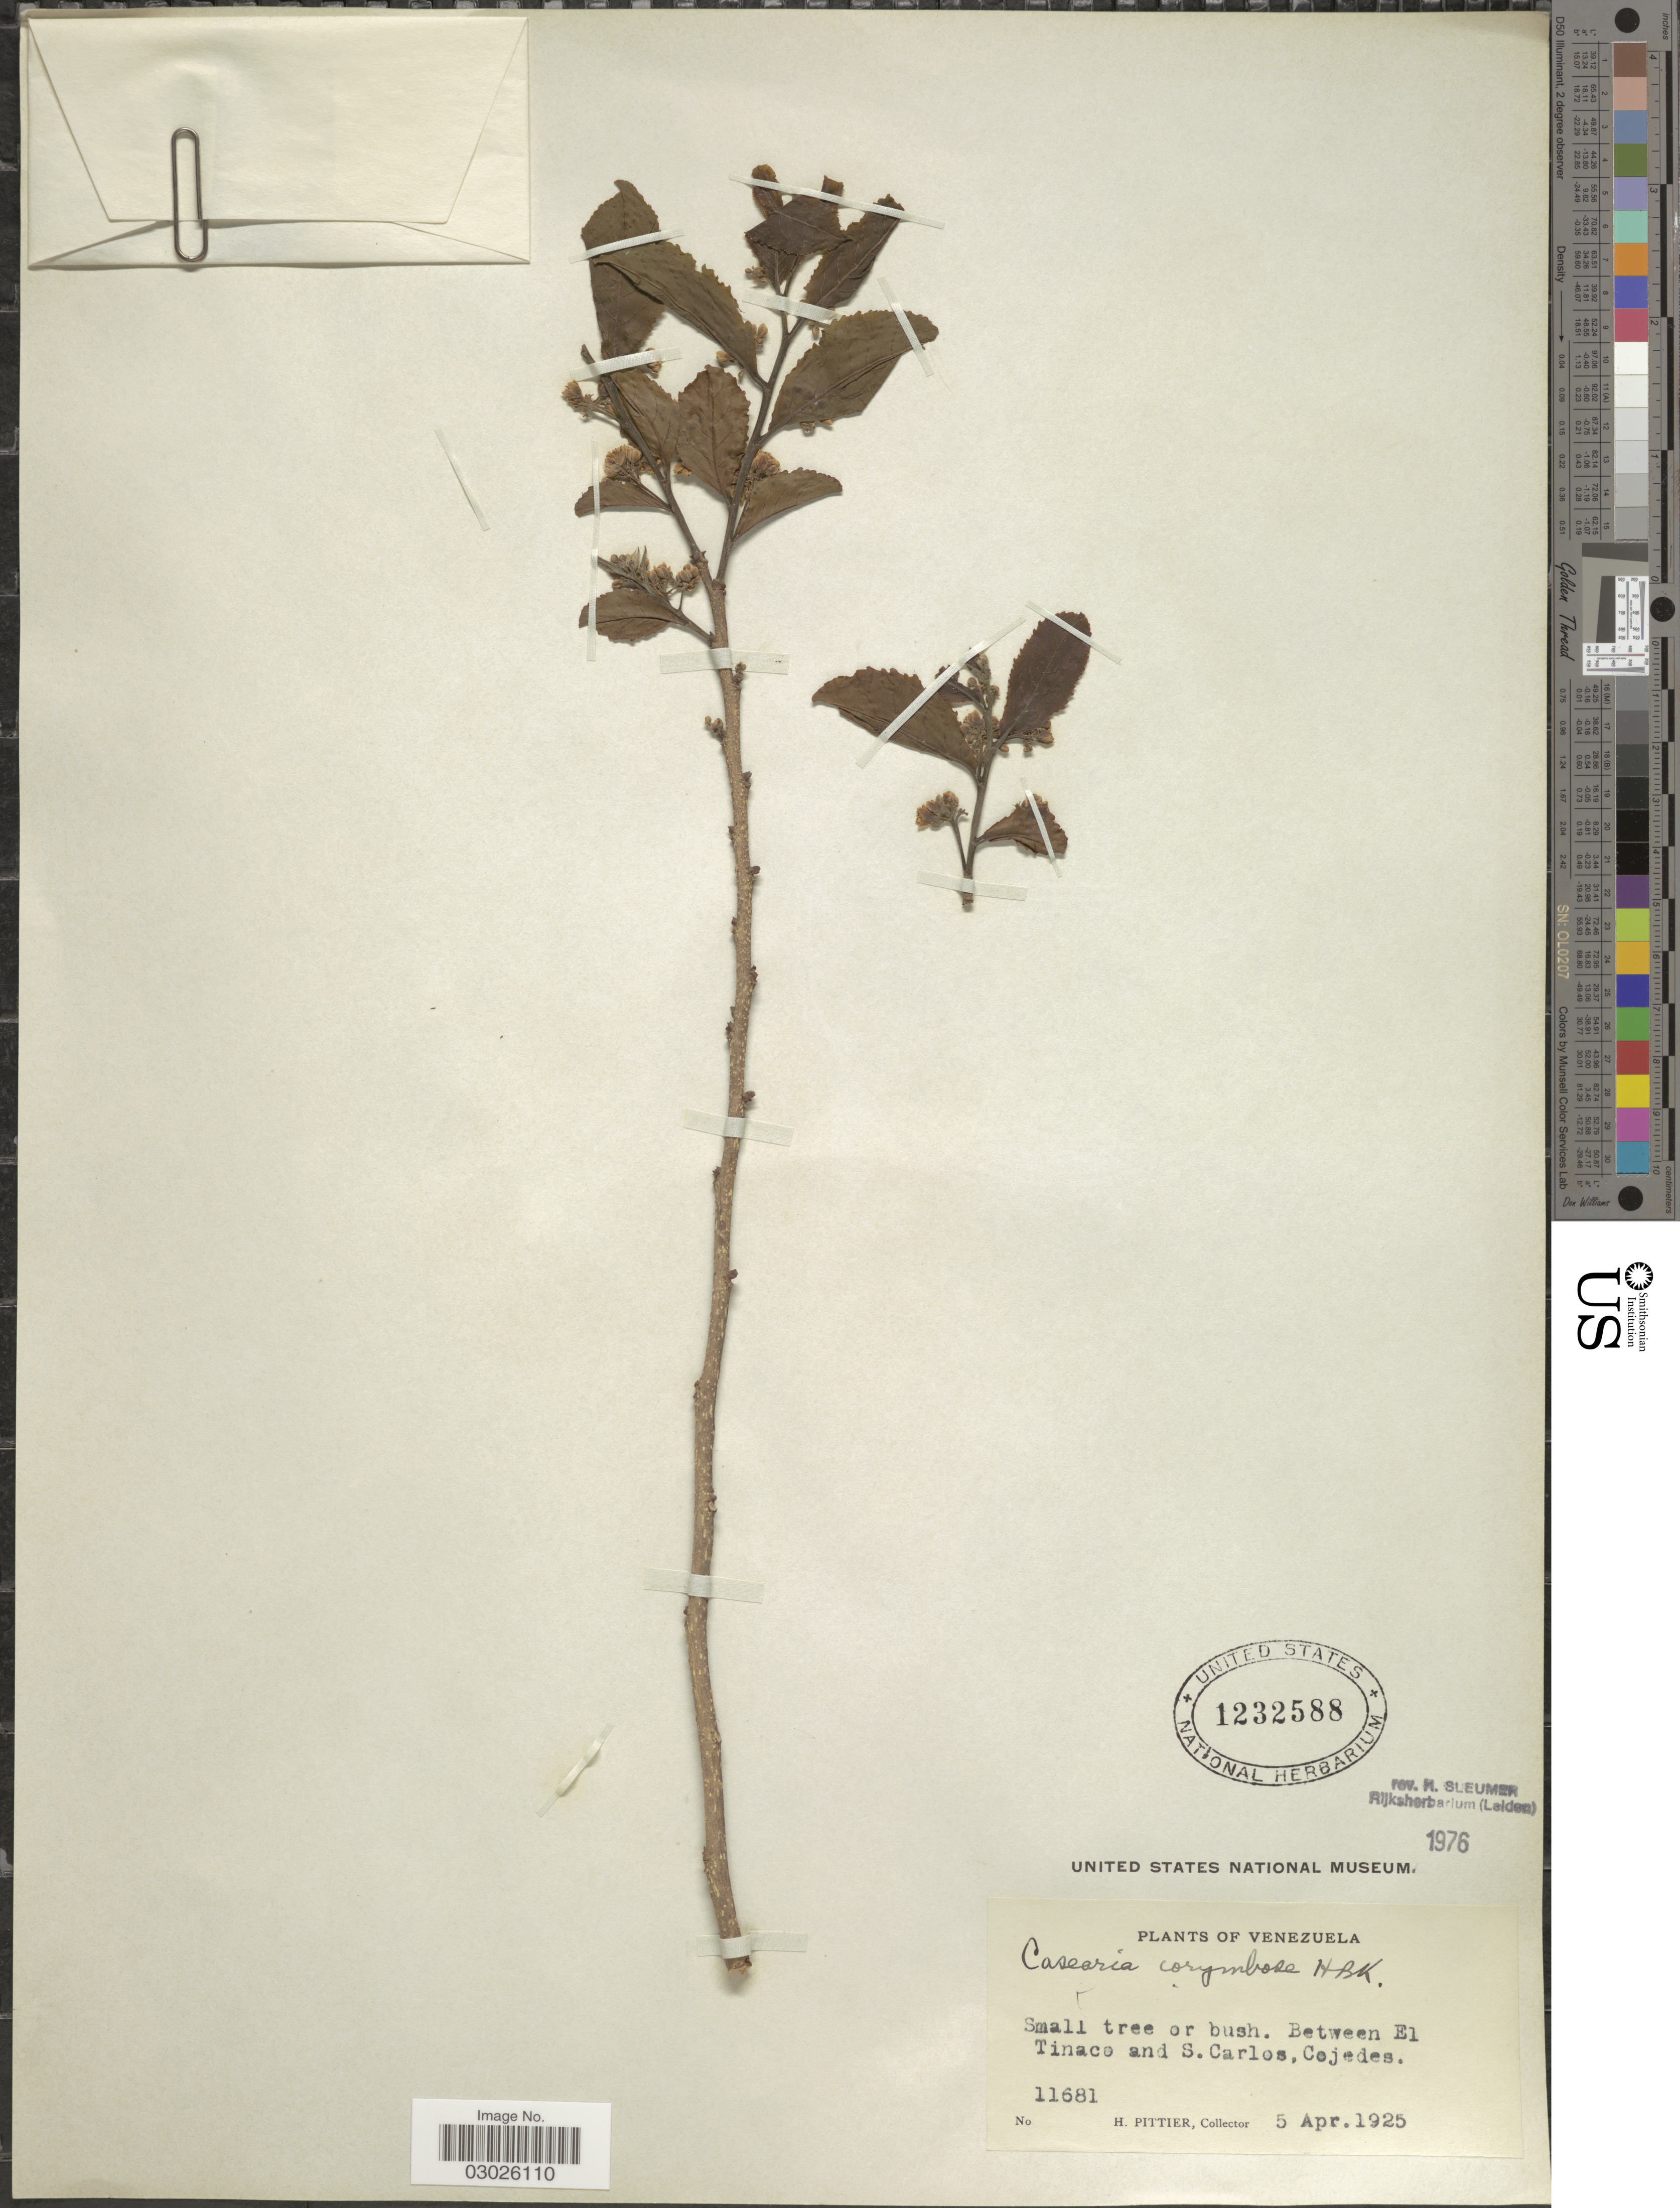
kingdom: Plantae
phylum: Tracheophyta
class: Magnoliopsida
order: Malpighiales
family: Salicaceae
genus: Casearia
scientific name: Casearia corymbosa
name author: Kunth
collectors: H. F. Pittier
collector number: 11681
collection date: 1925-04-05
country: Venezuela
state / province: Cojedes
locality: Between El Tinaco and S. Carlos, Cojedes.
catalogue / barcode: US 1232588